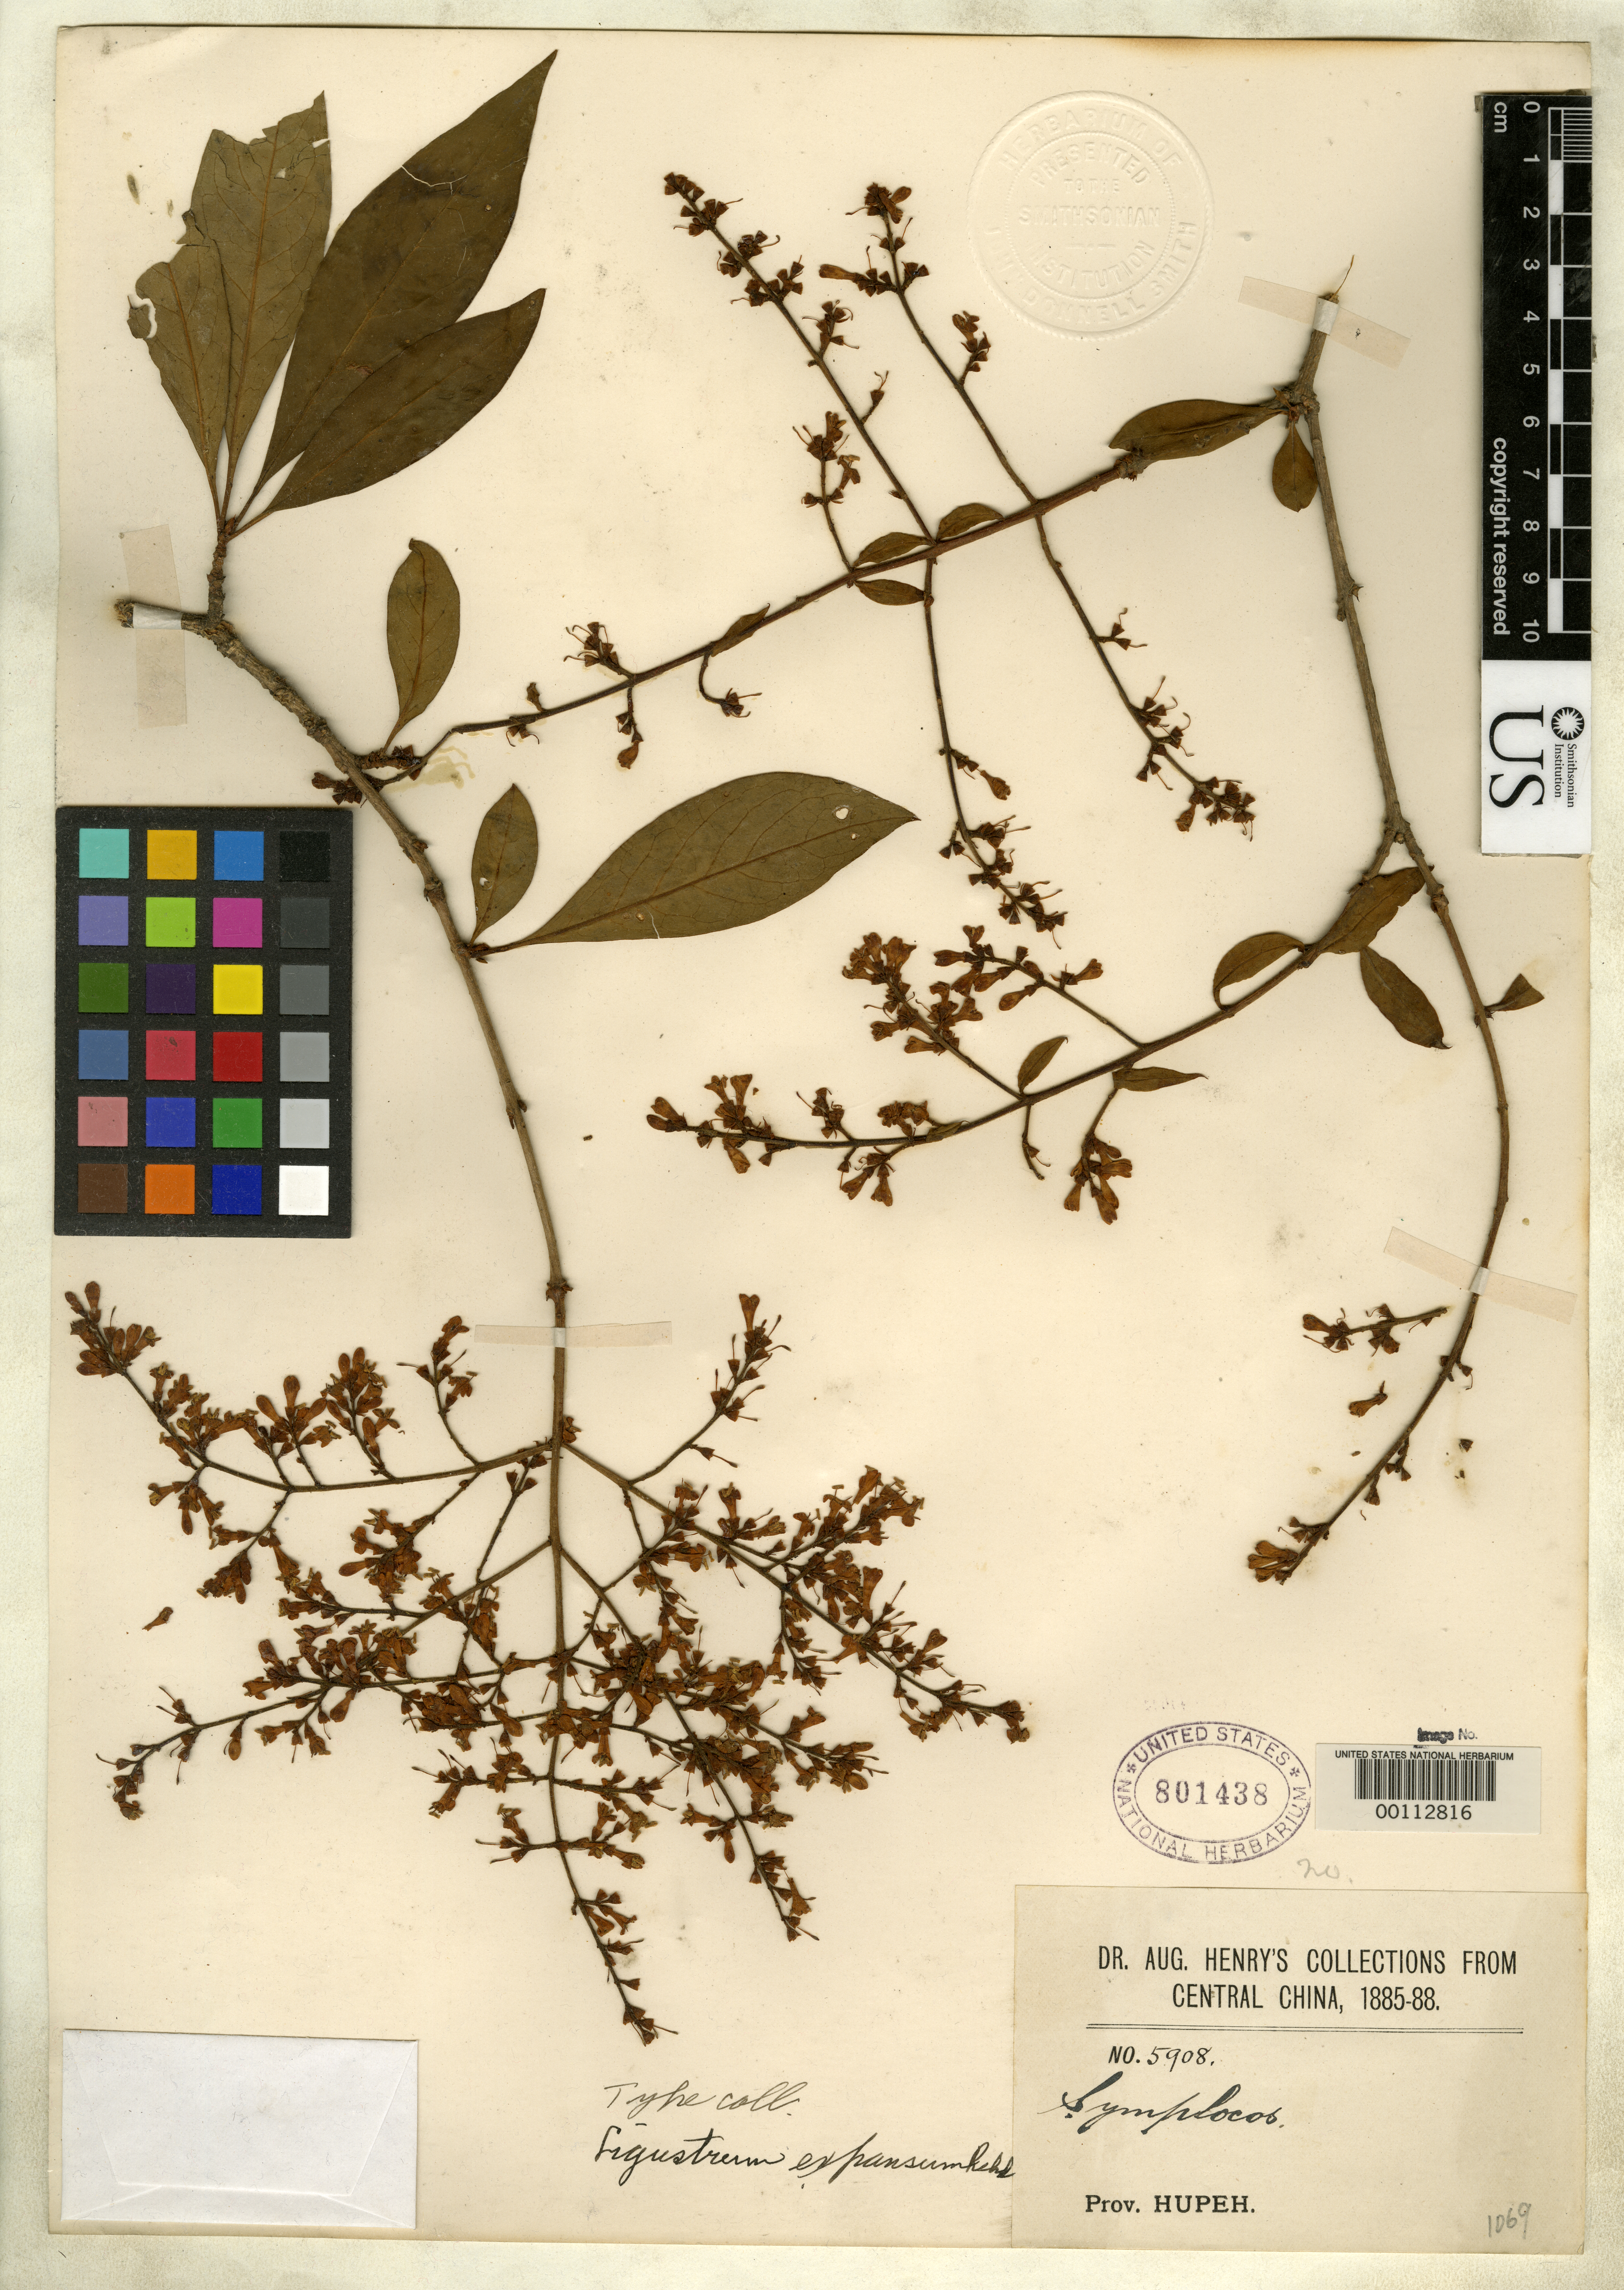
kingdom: Plantae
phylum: Tracheophyta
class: Magnoliopsida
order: Lamiales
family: Oleaceae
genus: Ligustrum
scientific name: Ligustrum expansum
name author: Rehder in Sarg.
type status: Isotype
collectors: A. Henry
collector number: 5908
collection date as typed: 1885-88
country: China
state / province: Hubei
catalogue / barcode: US 801438